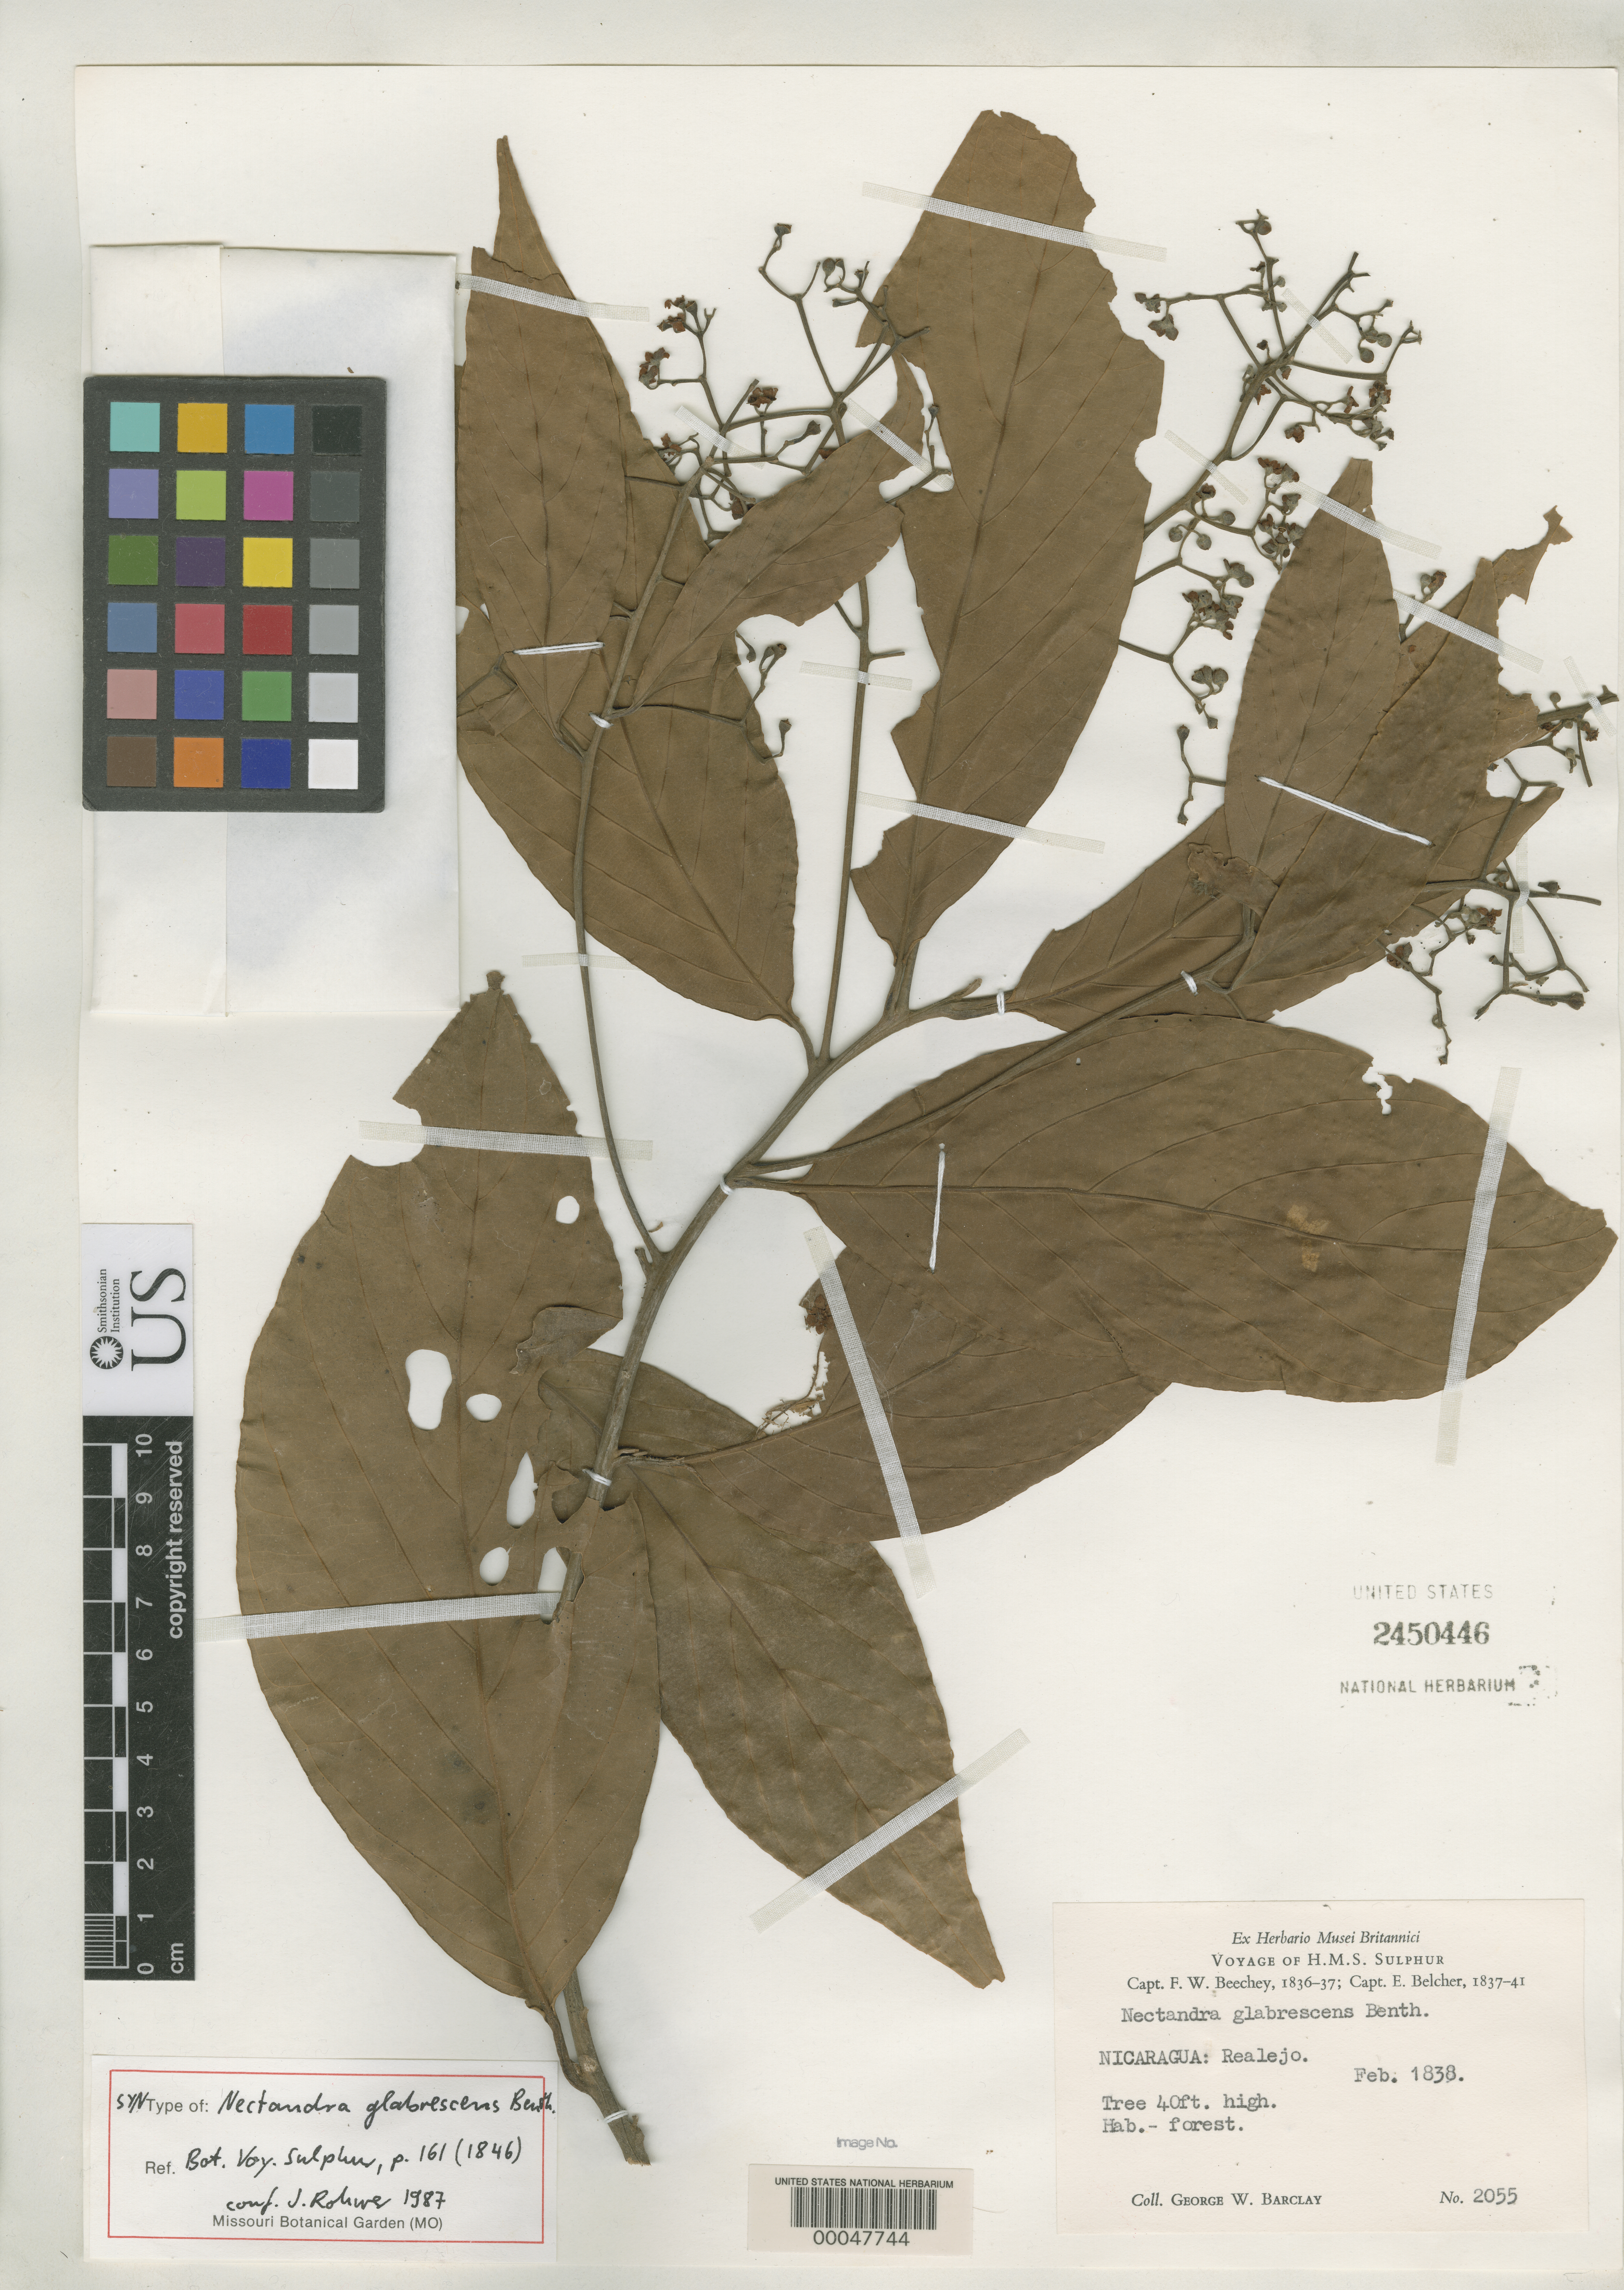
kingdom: Plantae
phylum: Tracheophyta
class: Magnoliopsida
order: Laurales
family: Lauraceae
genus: Nectandra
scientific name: Nectandra glabrescens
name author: Benth.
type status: Isosyntype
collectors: G. W. Barclay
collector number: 2055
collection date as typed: Feb 1838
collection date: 1838-02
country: Nicaragua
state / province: Chinandega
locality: Realejo.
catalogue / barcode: US 2450446